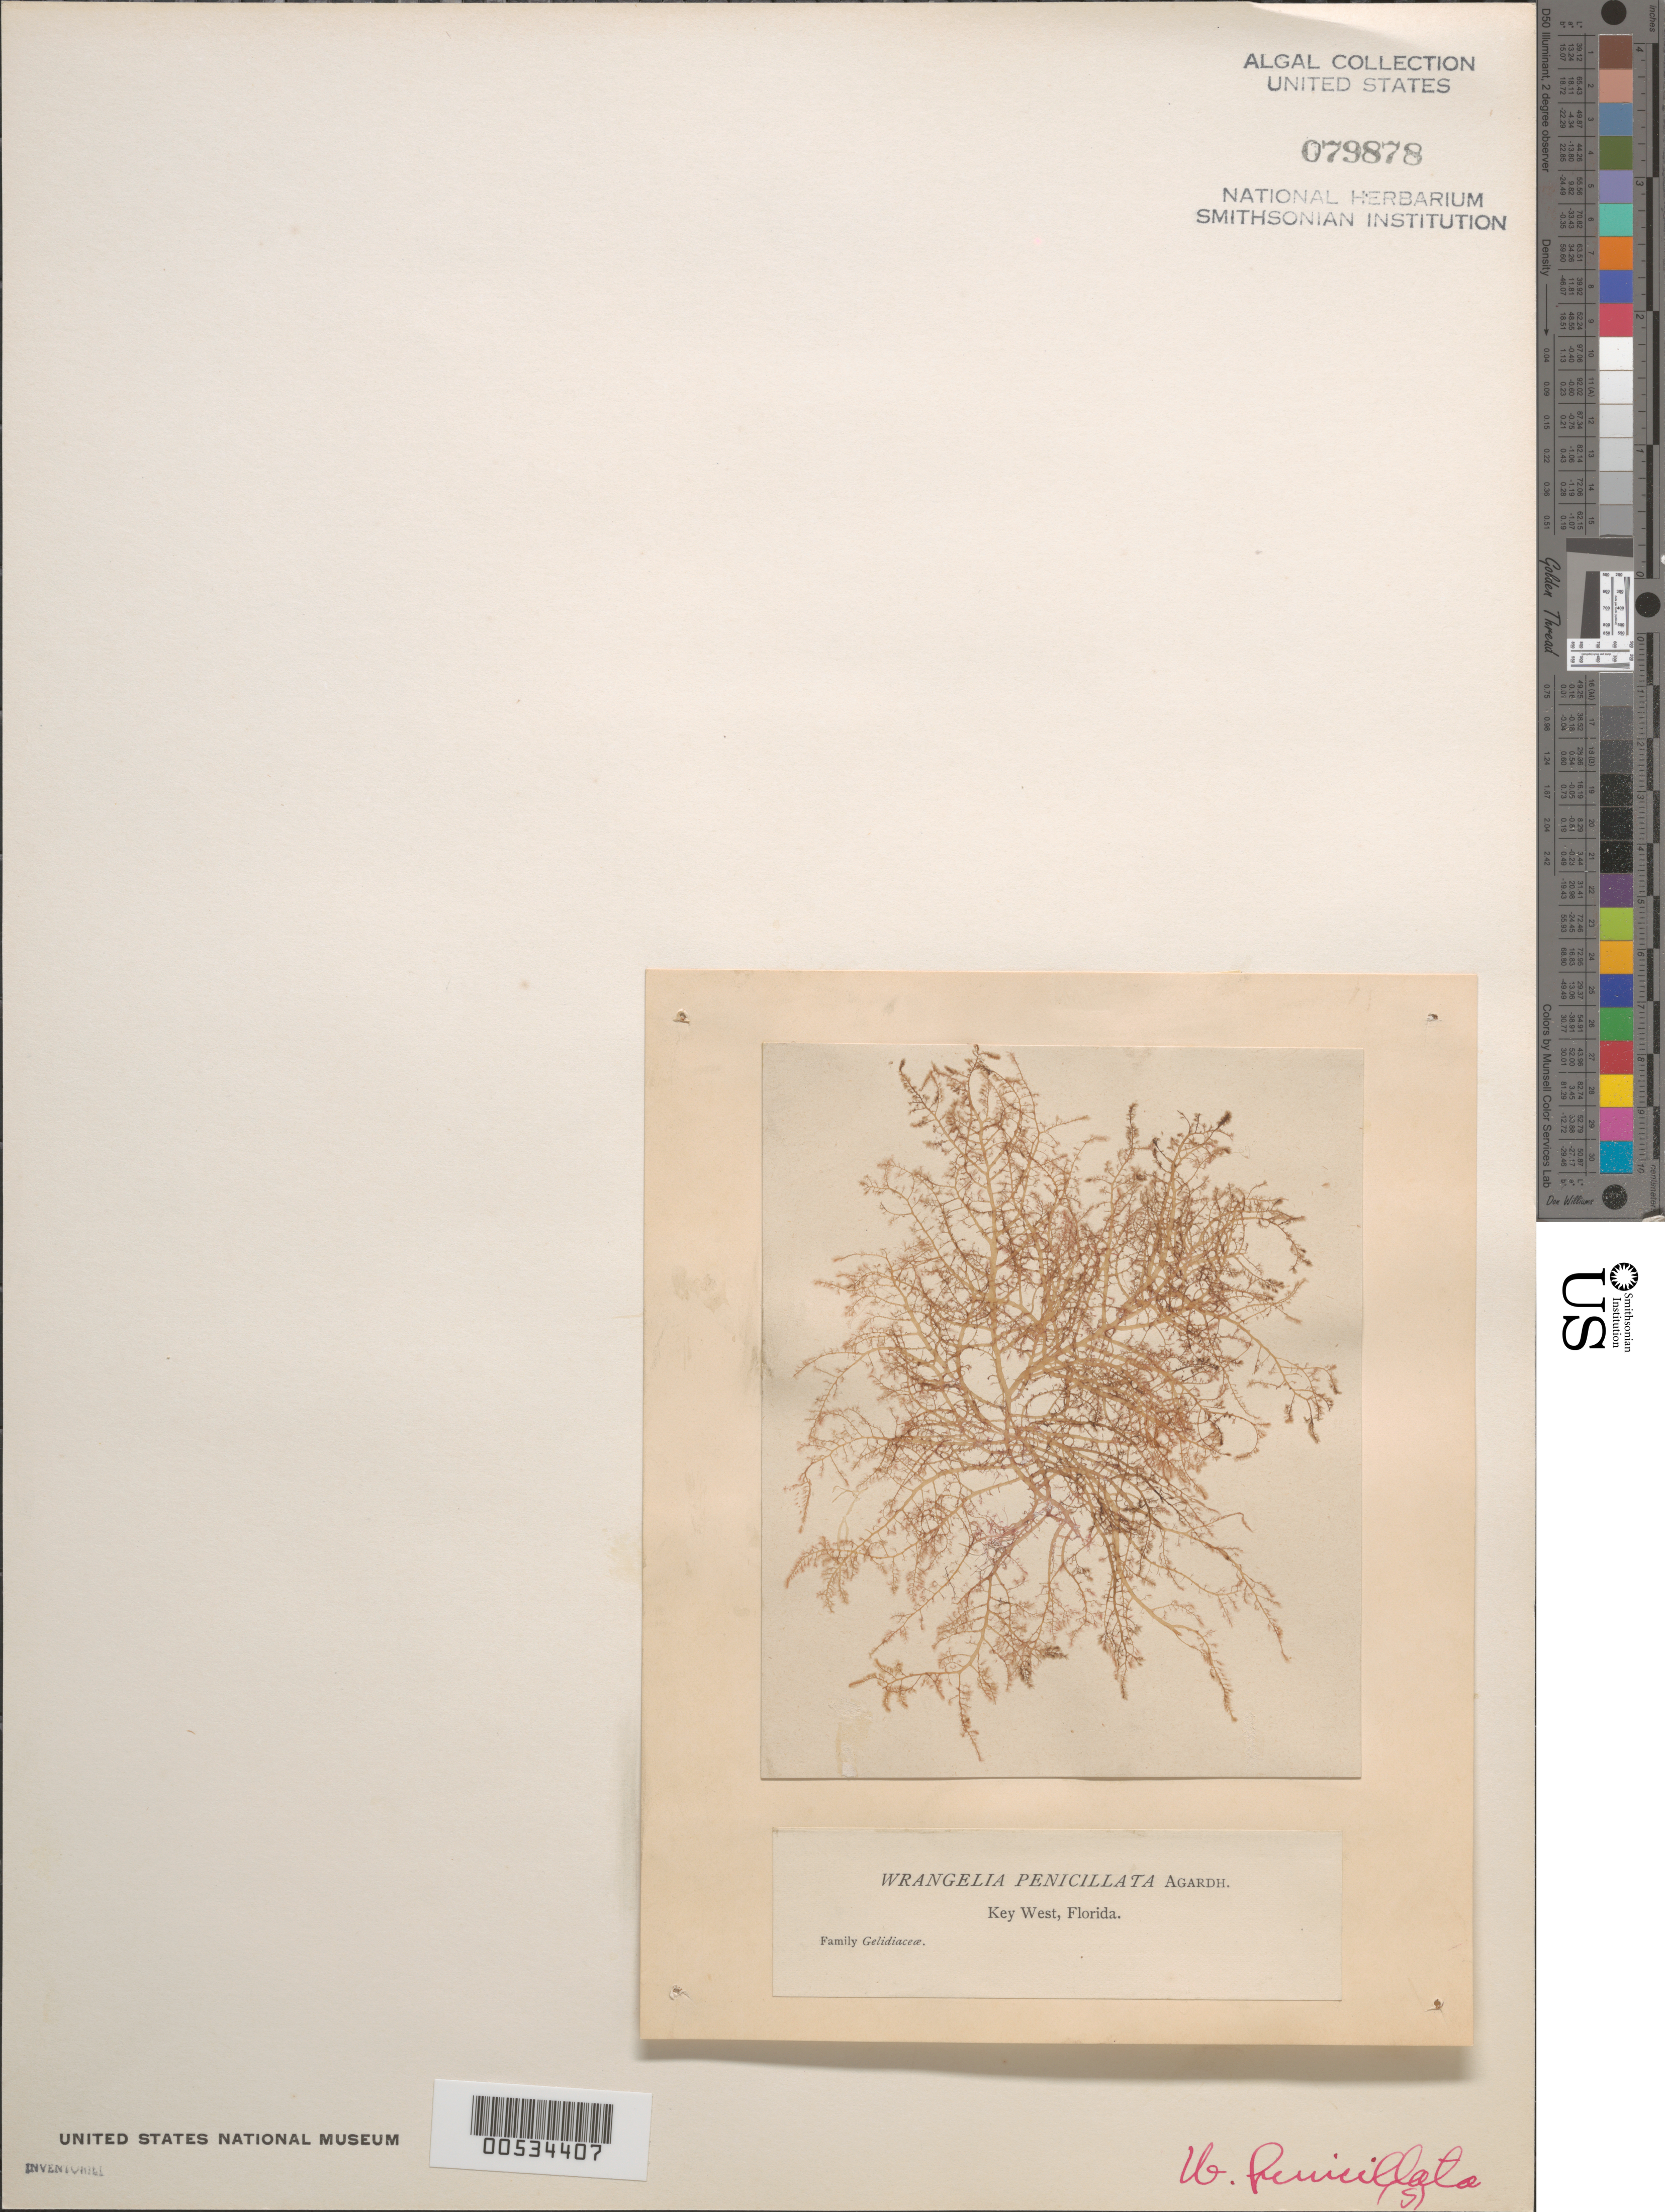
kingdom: Plantae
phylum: Rhodophyta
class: Florideophyceae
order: Ceramiales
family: Wrangeliaceae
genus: Wrangelia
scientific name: Wrangelia penicillata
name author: (C. Agardh) C. Agardh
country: United States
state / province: Florida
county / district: Monroe County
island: Key West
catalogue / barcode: US 79878